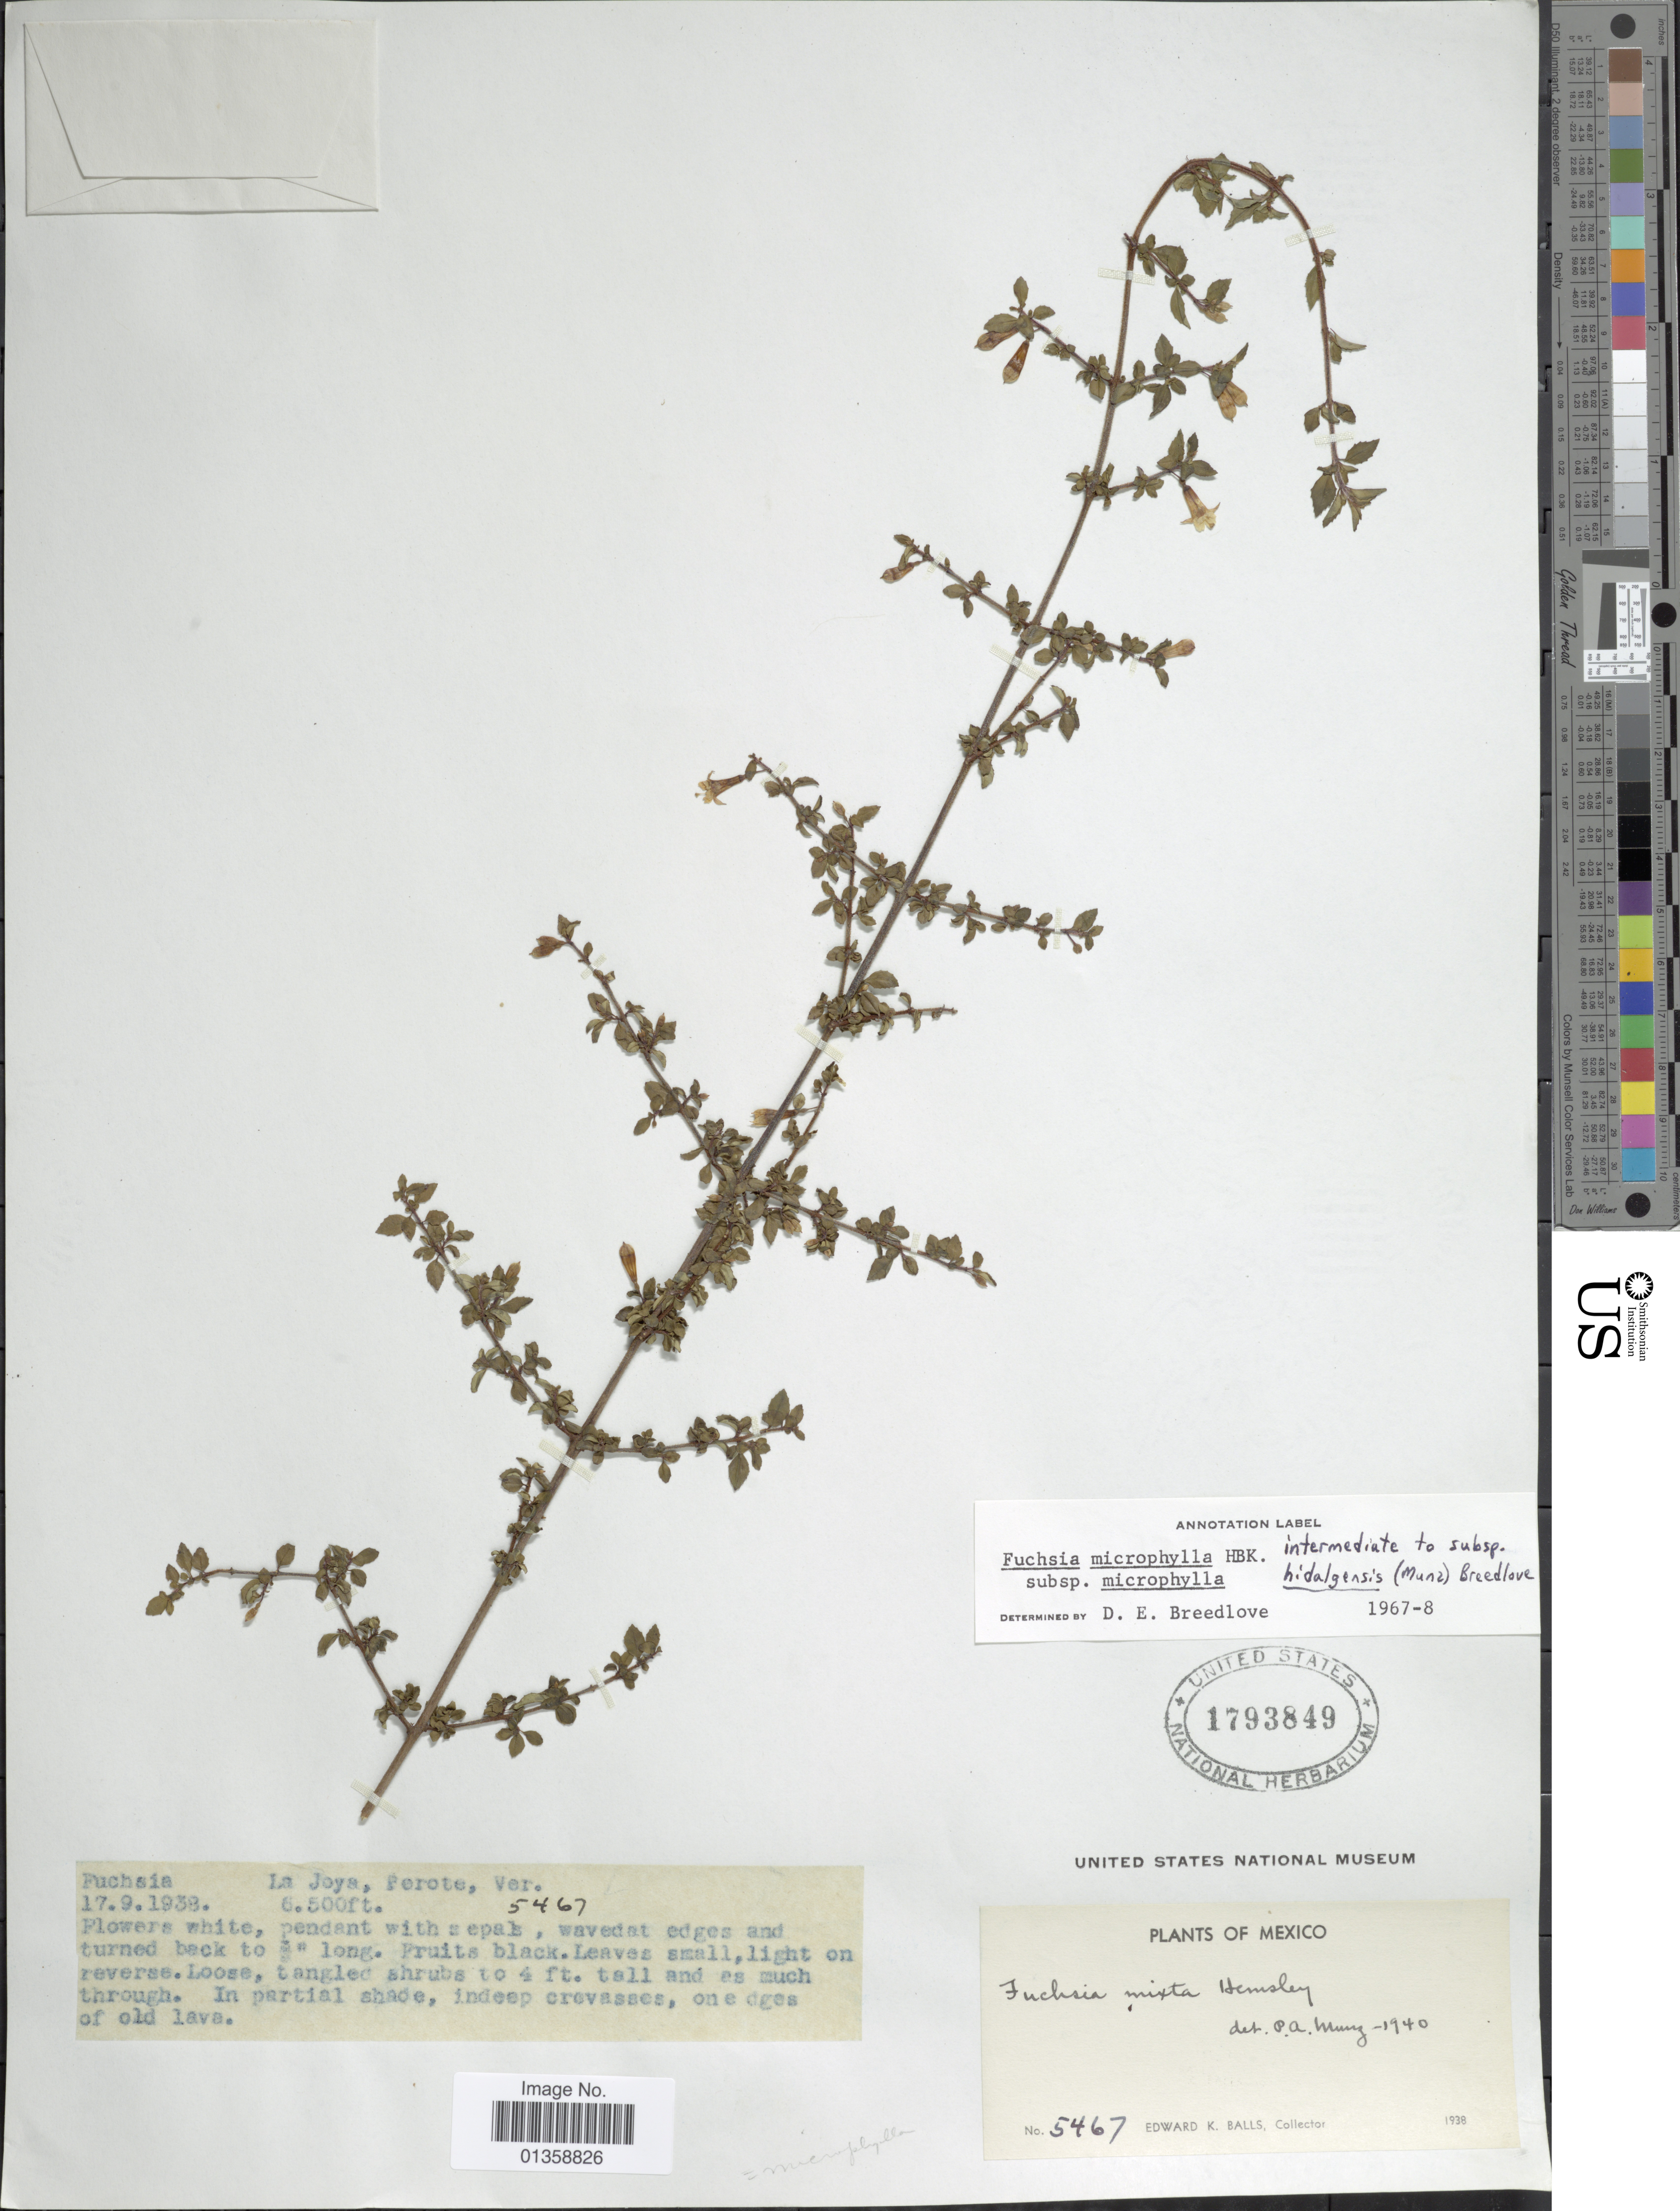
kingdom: Plantae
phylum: Tracheophyta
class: Magnoliopsida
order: Myrtales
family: Onagraceae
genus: Fuchsia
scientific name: Fuchsia microphylla subsp. microphylla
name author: Kunth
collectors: E. K. Balls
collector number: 5467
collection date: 1938-09-17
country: Mexico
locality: La Joya, Perote, Ver.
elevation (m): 1981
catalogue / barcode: US 1793849